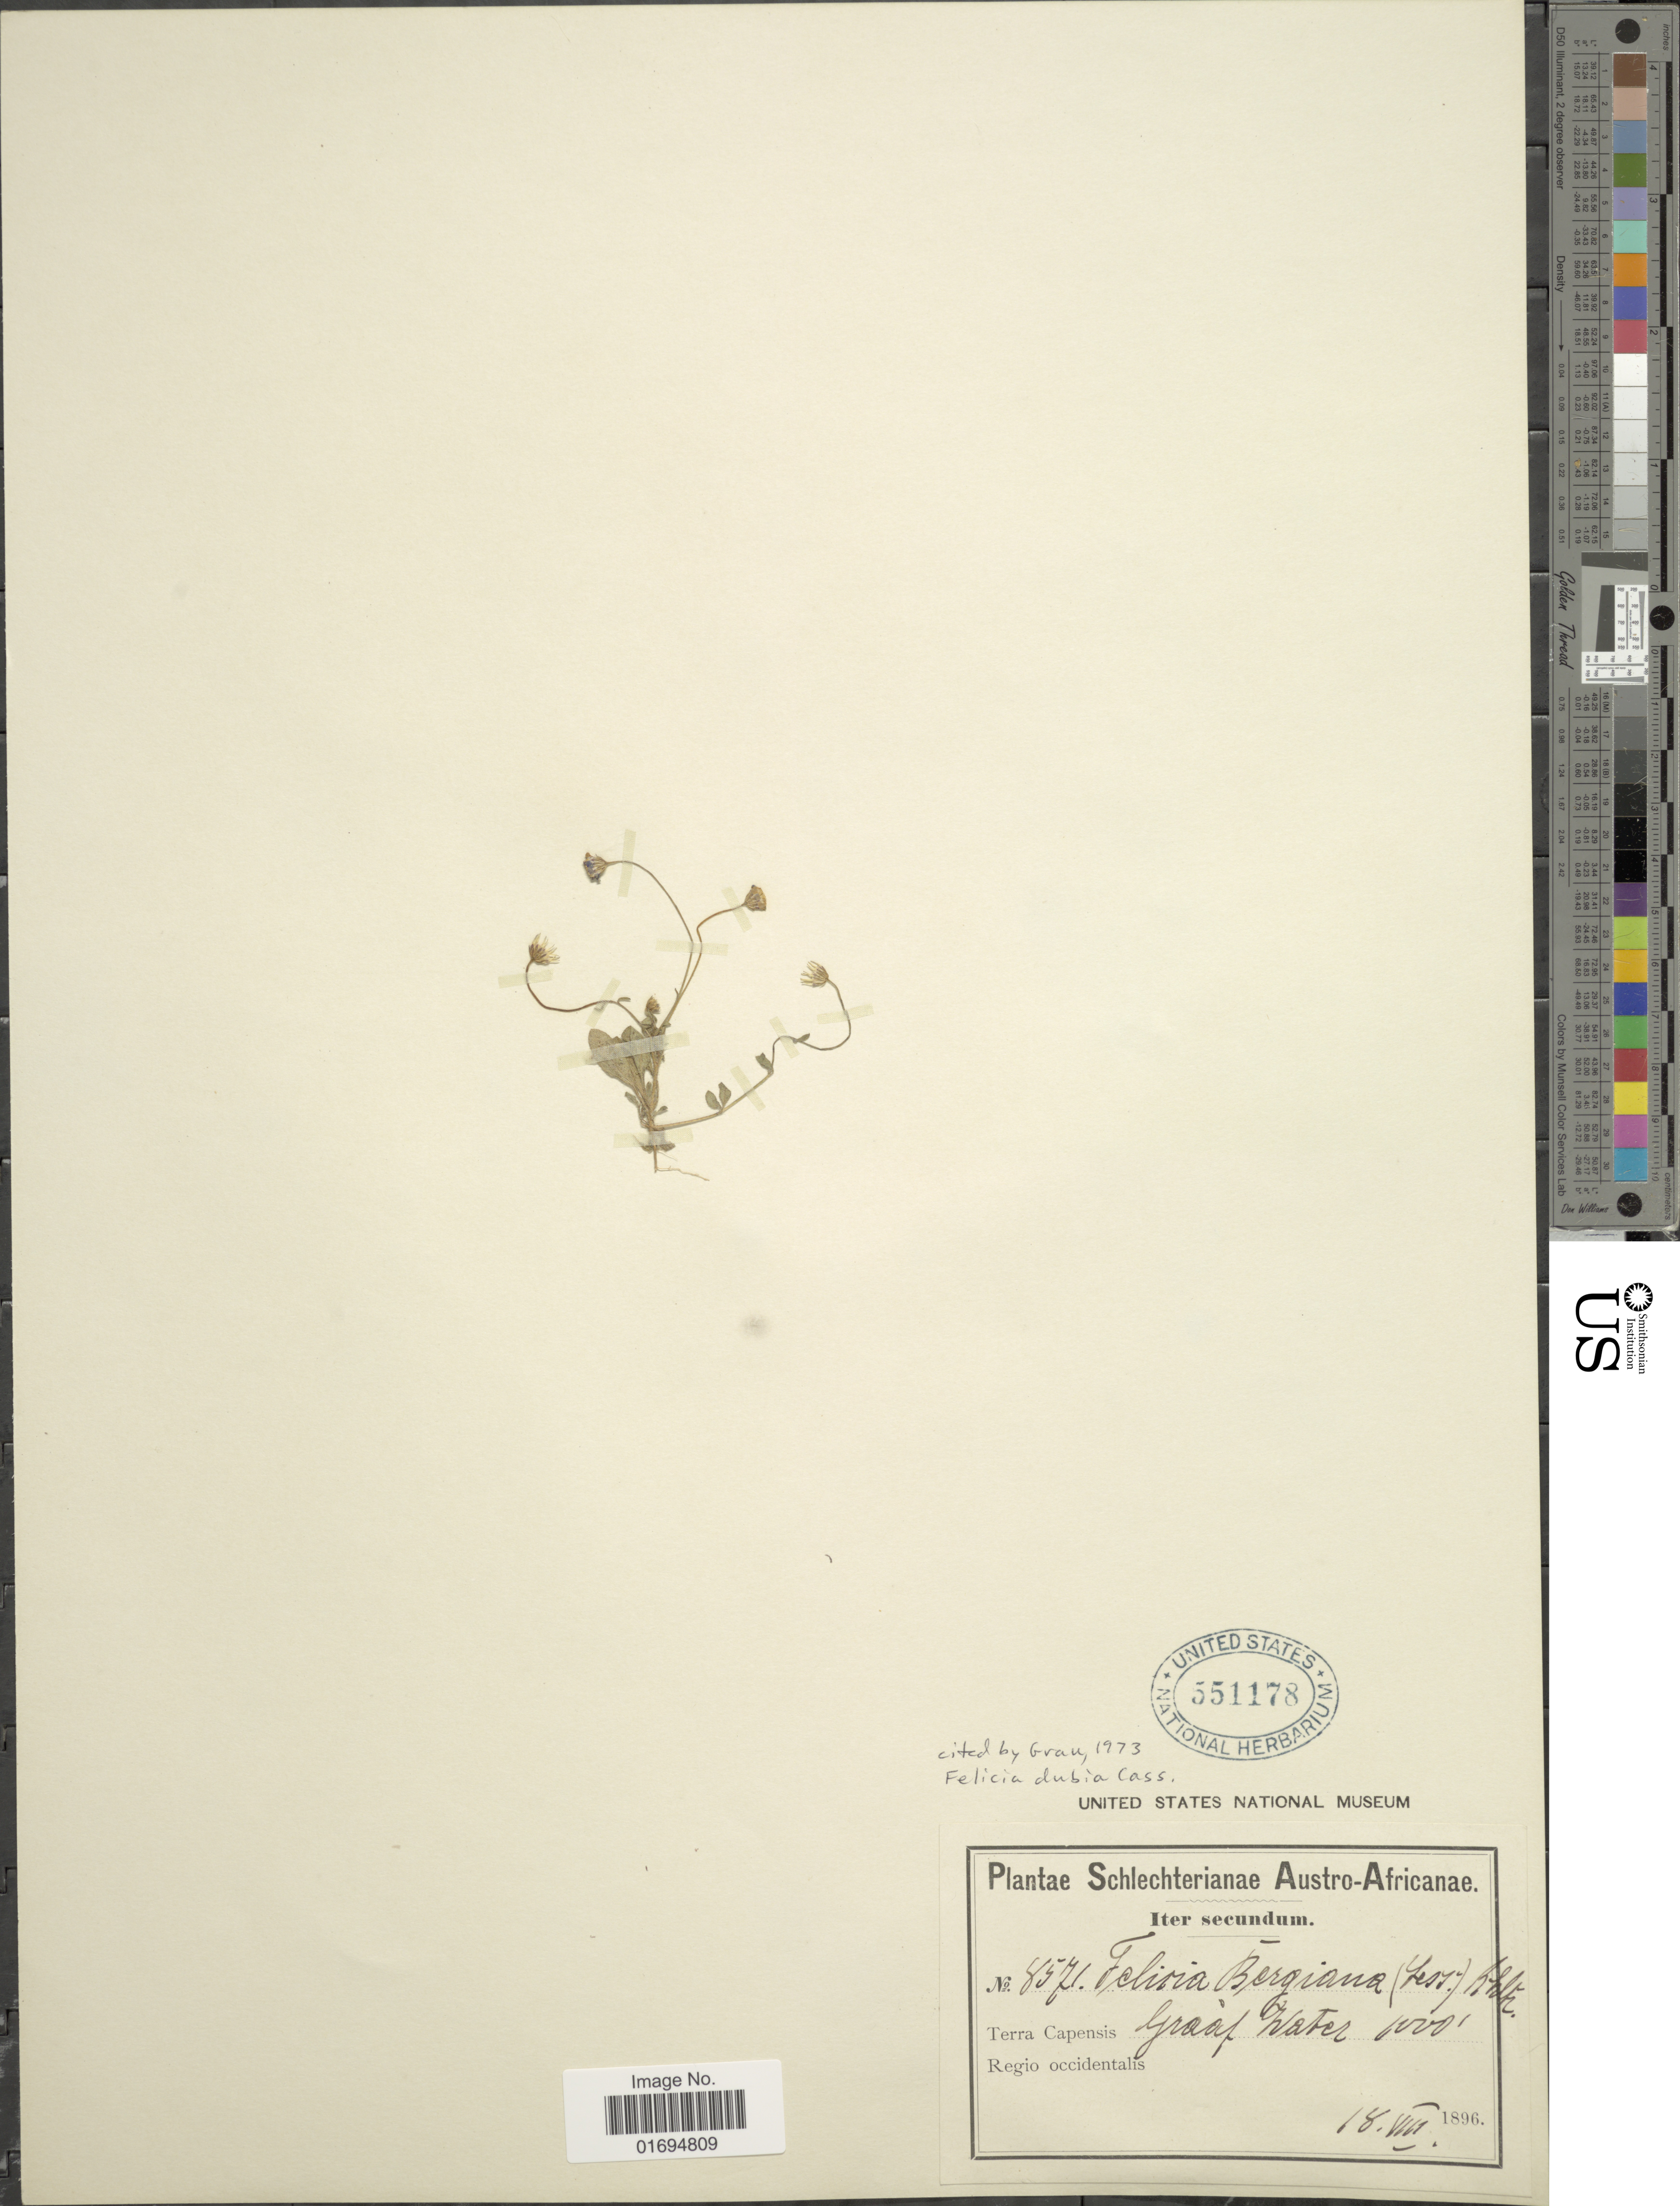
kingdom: Plantae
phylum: Tracheophyta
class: Magnoliopsida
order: Asterales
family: Asteraceae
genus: Felicia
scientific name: Felicia dubia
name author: Cass.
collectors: Schlechter, --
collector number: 8571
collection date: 1896-08-18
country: South Africa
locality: Austro-Africanae, Terra Capensis, Graaf water, Regio occidentalis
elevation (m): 1829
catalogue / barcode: US 551178